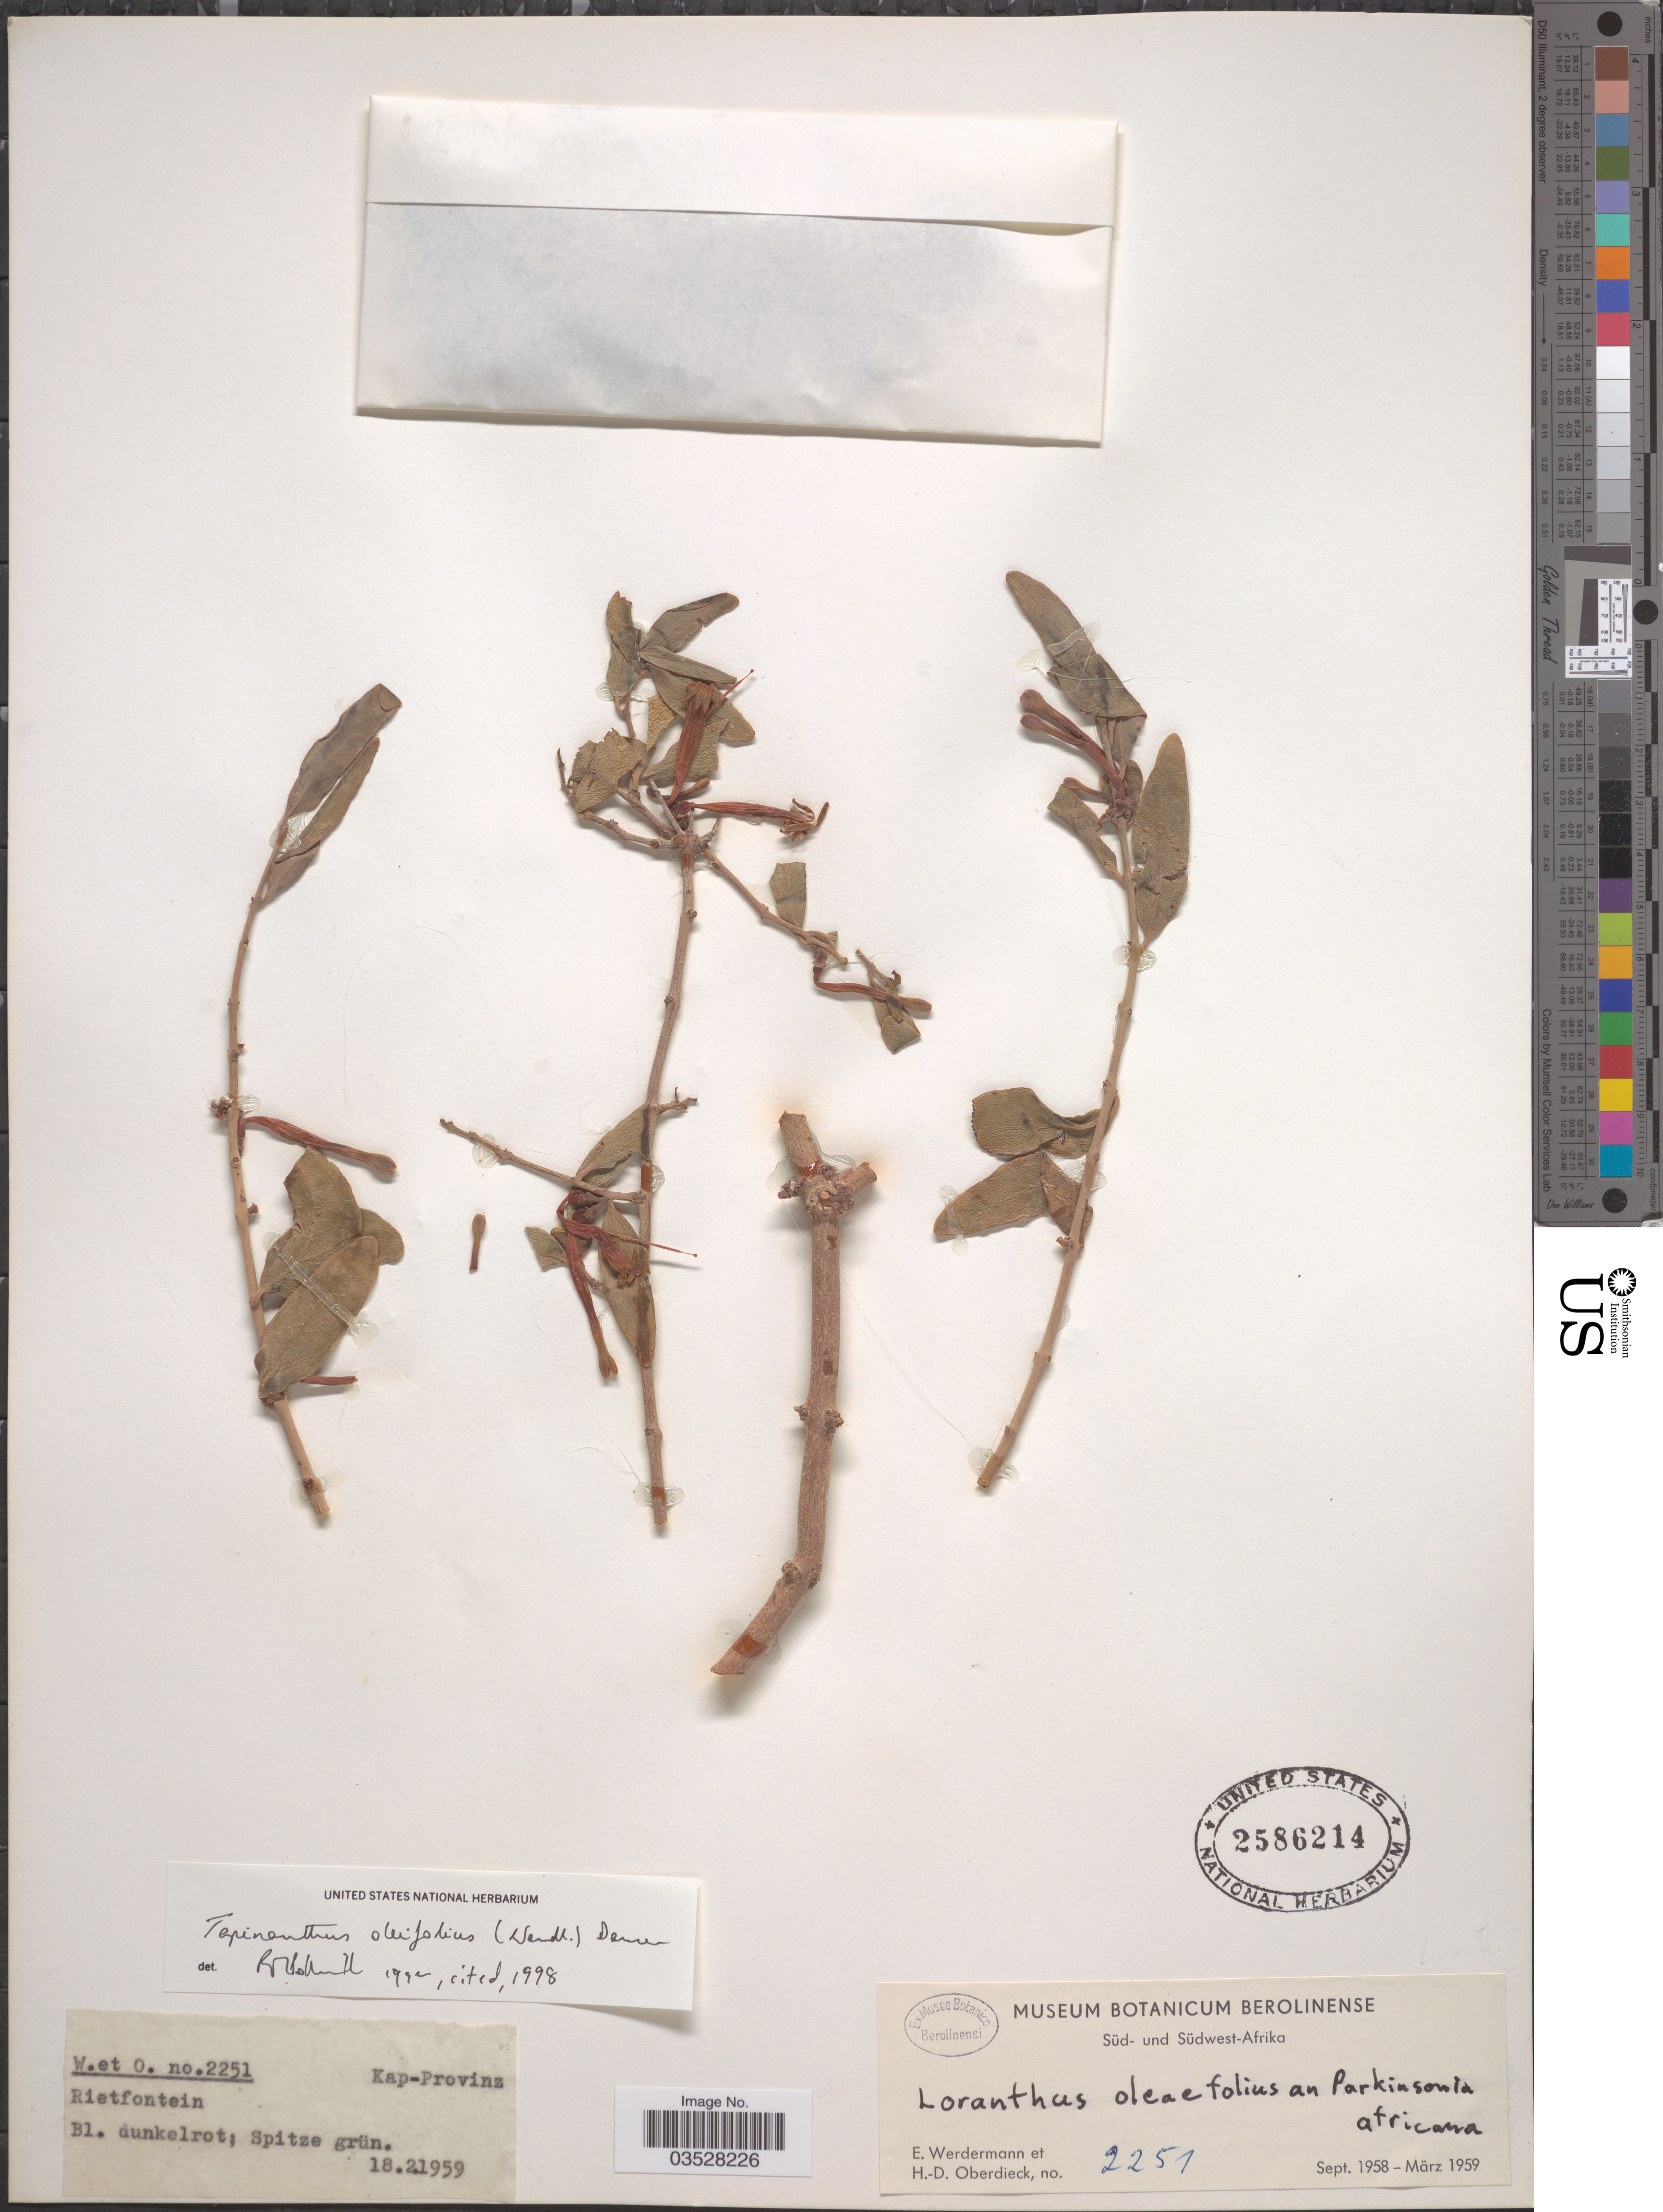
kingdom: Plantae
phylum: Tracheophyta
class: Magnoliopsida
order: Santalales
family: Loranthaceae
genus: Tapinanthus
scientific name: Tapinanthus oleifolius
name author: (J.C. Wendl.) Danser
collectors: E. Werdermann & H. Oberdieck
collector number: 2251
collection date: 1959-02-18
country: South Africa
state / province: Northern Cape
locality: Kap-Provinz. Rietfontein.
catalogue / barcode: US 2586214